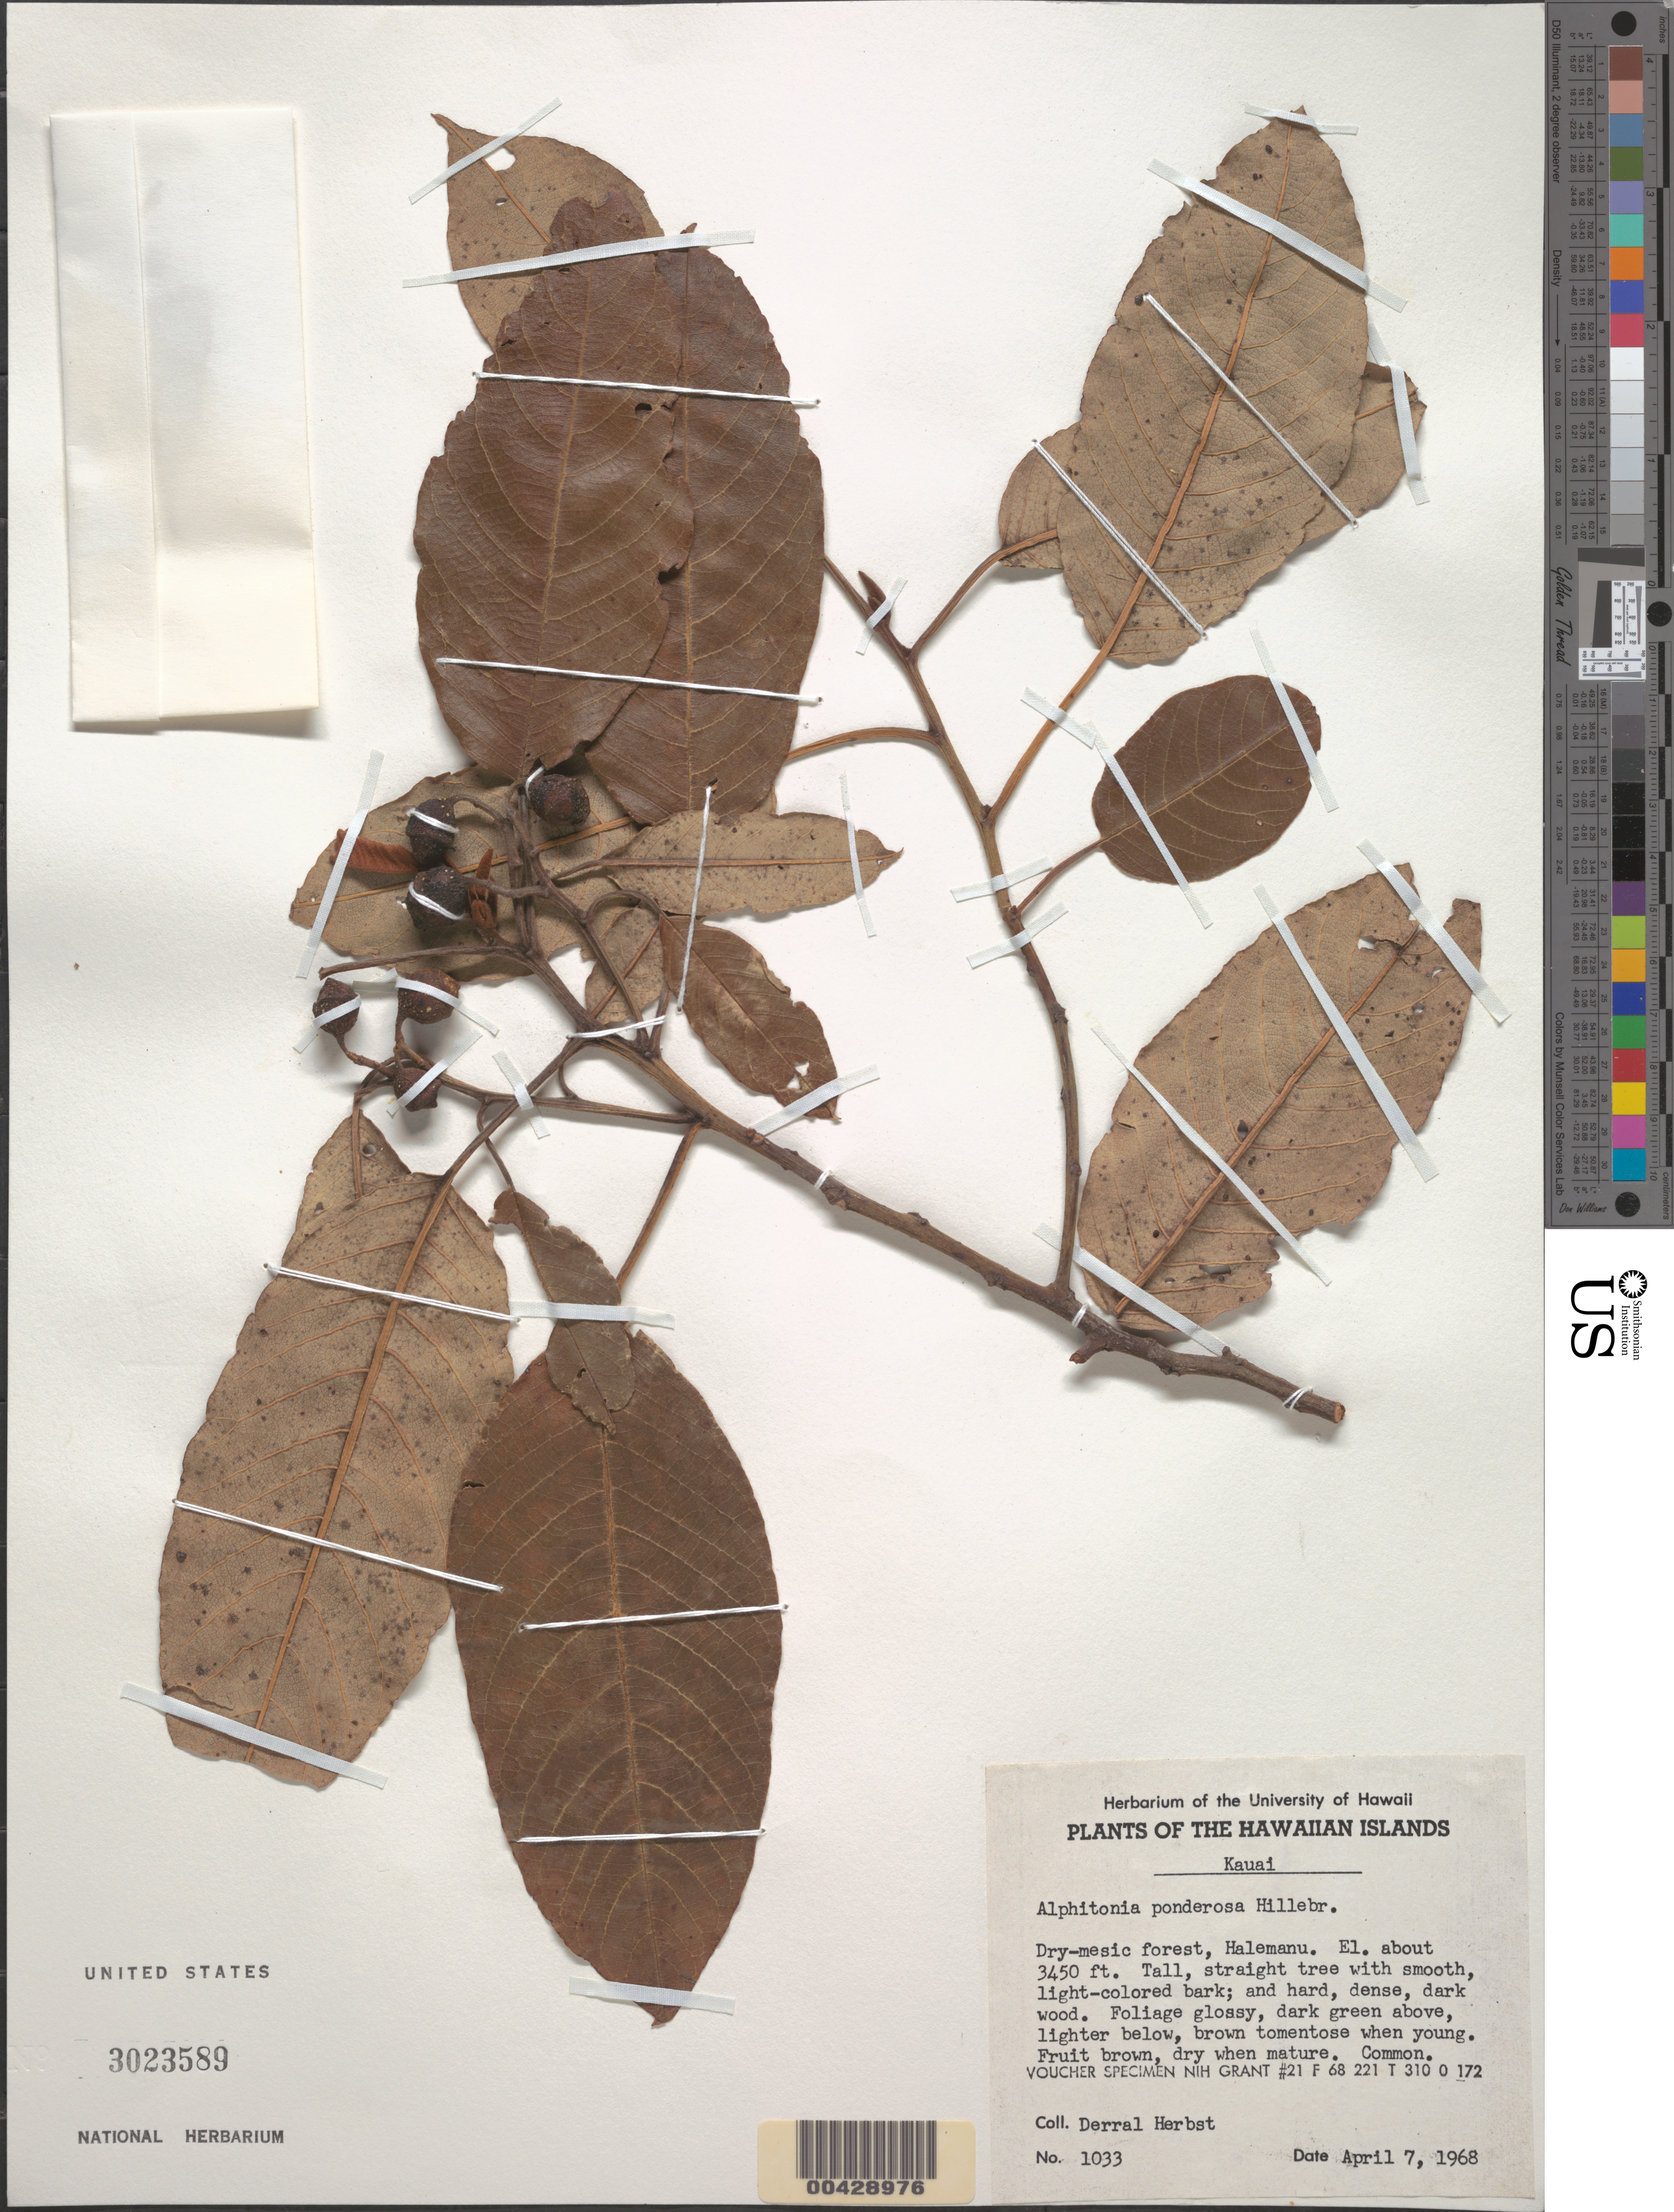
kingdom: Plantae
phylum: Tracheophyta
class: Magnoliopsida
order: Rosales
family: Rhamnaceae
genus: Alphitonia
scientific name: Alphitonia ponderosa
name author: Hillebr.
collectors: D. R. Herbst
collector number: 1033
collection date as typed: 7 Apr 1968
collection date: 1968-04-07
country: United States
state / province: Hawaii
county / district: Kauai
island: Kaua'i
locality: Halemanu.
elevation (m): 1052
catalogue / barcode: US 3023589